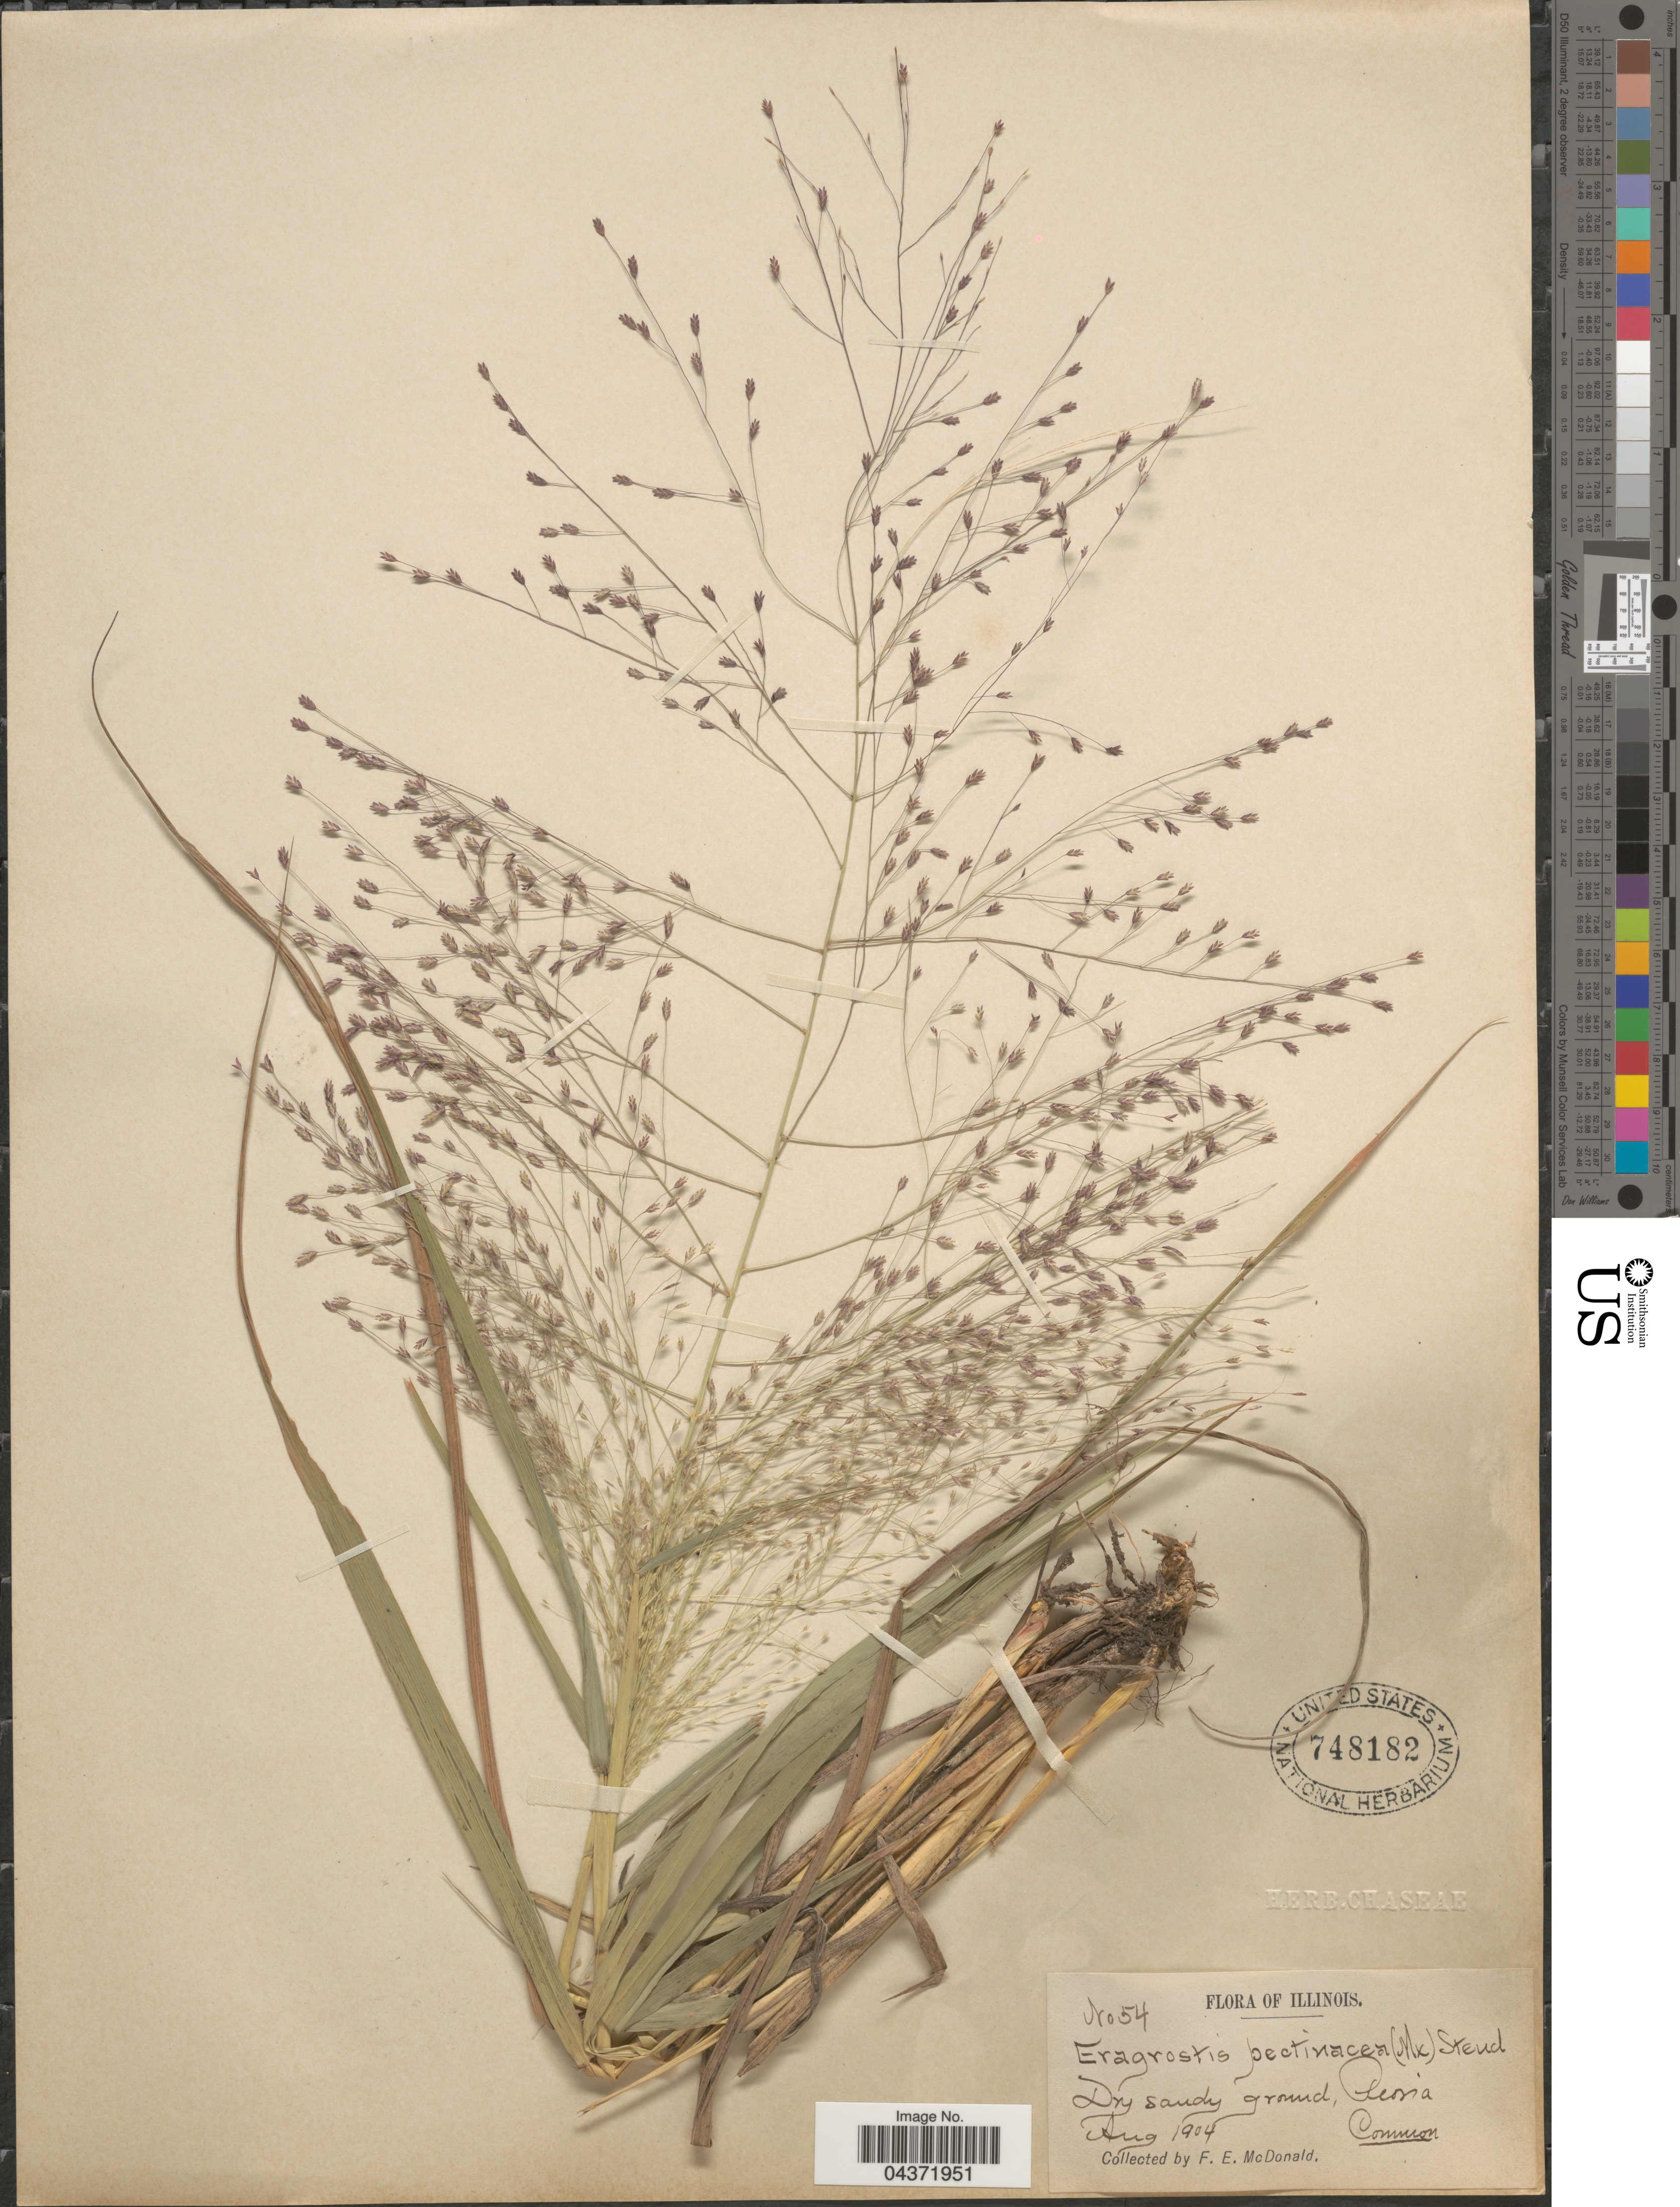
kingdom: Plantae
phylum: Tracheophyta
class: Liliopsida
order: Poales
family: Poaceae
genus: Eragrostis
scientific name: Eragrostis spectabilis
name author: (Pursh) Steud.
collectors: F. E. McDonald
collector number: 54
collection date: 1904-08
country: United States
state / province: Illinois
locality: Peoria.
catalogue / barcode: US 748182